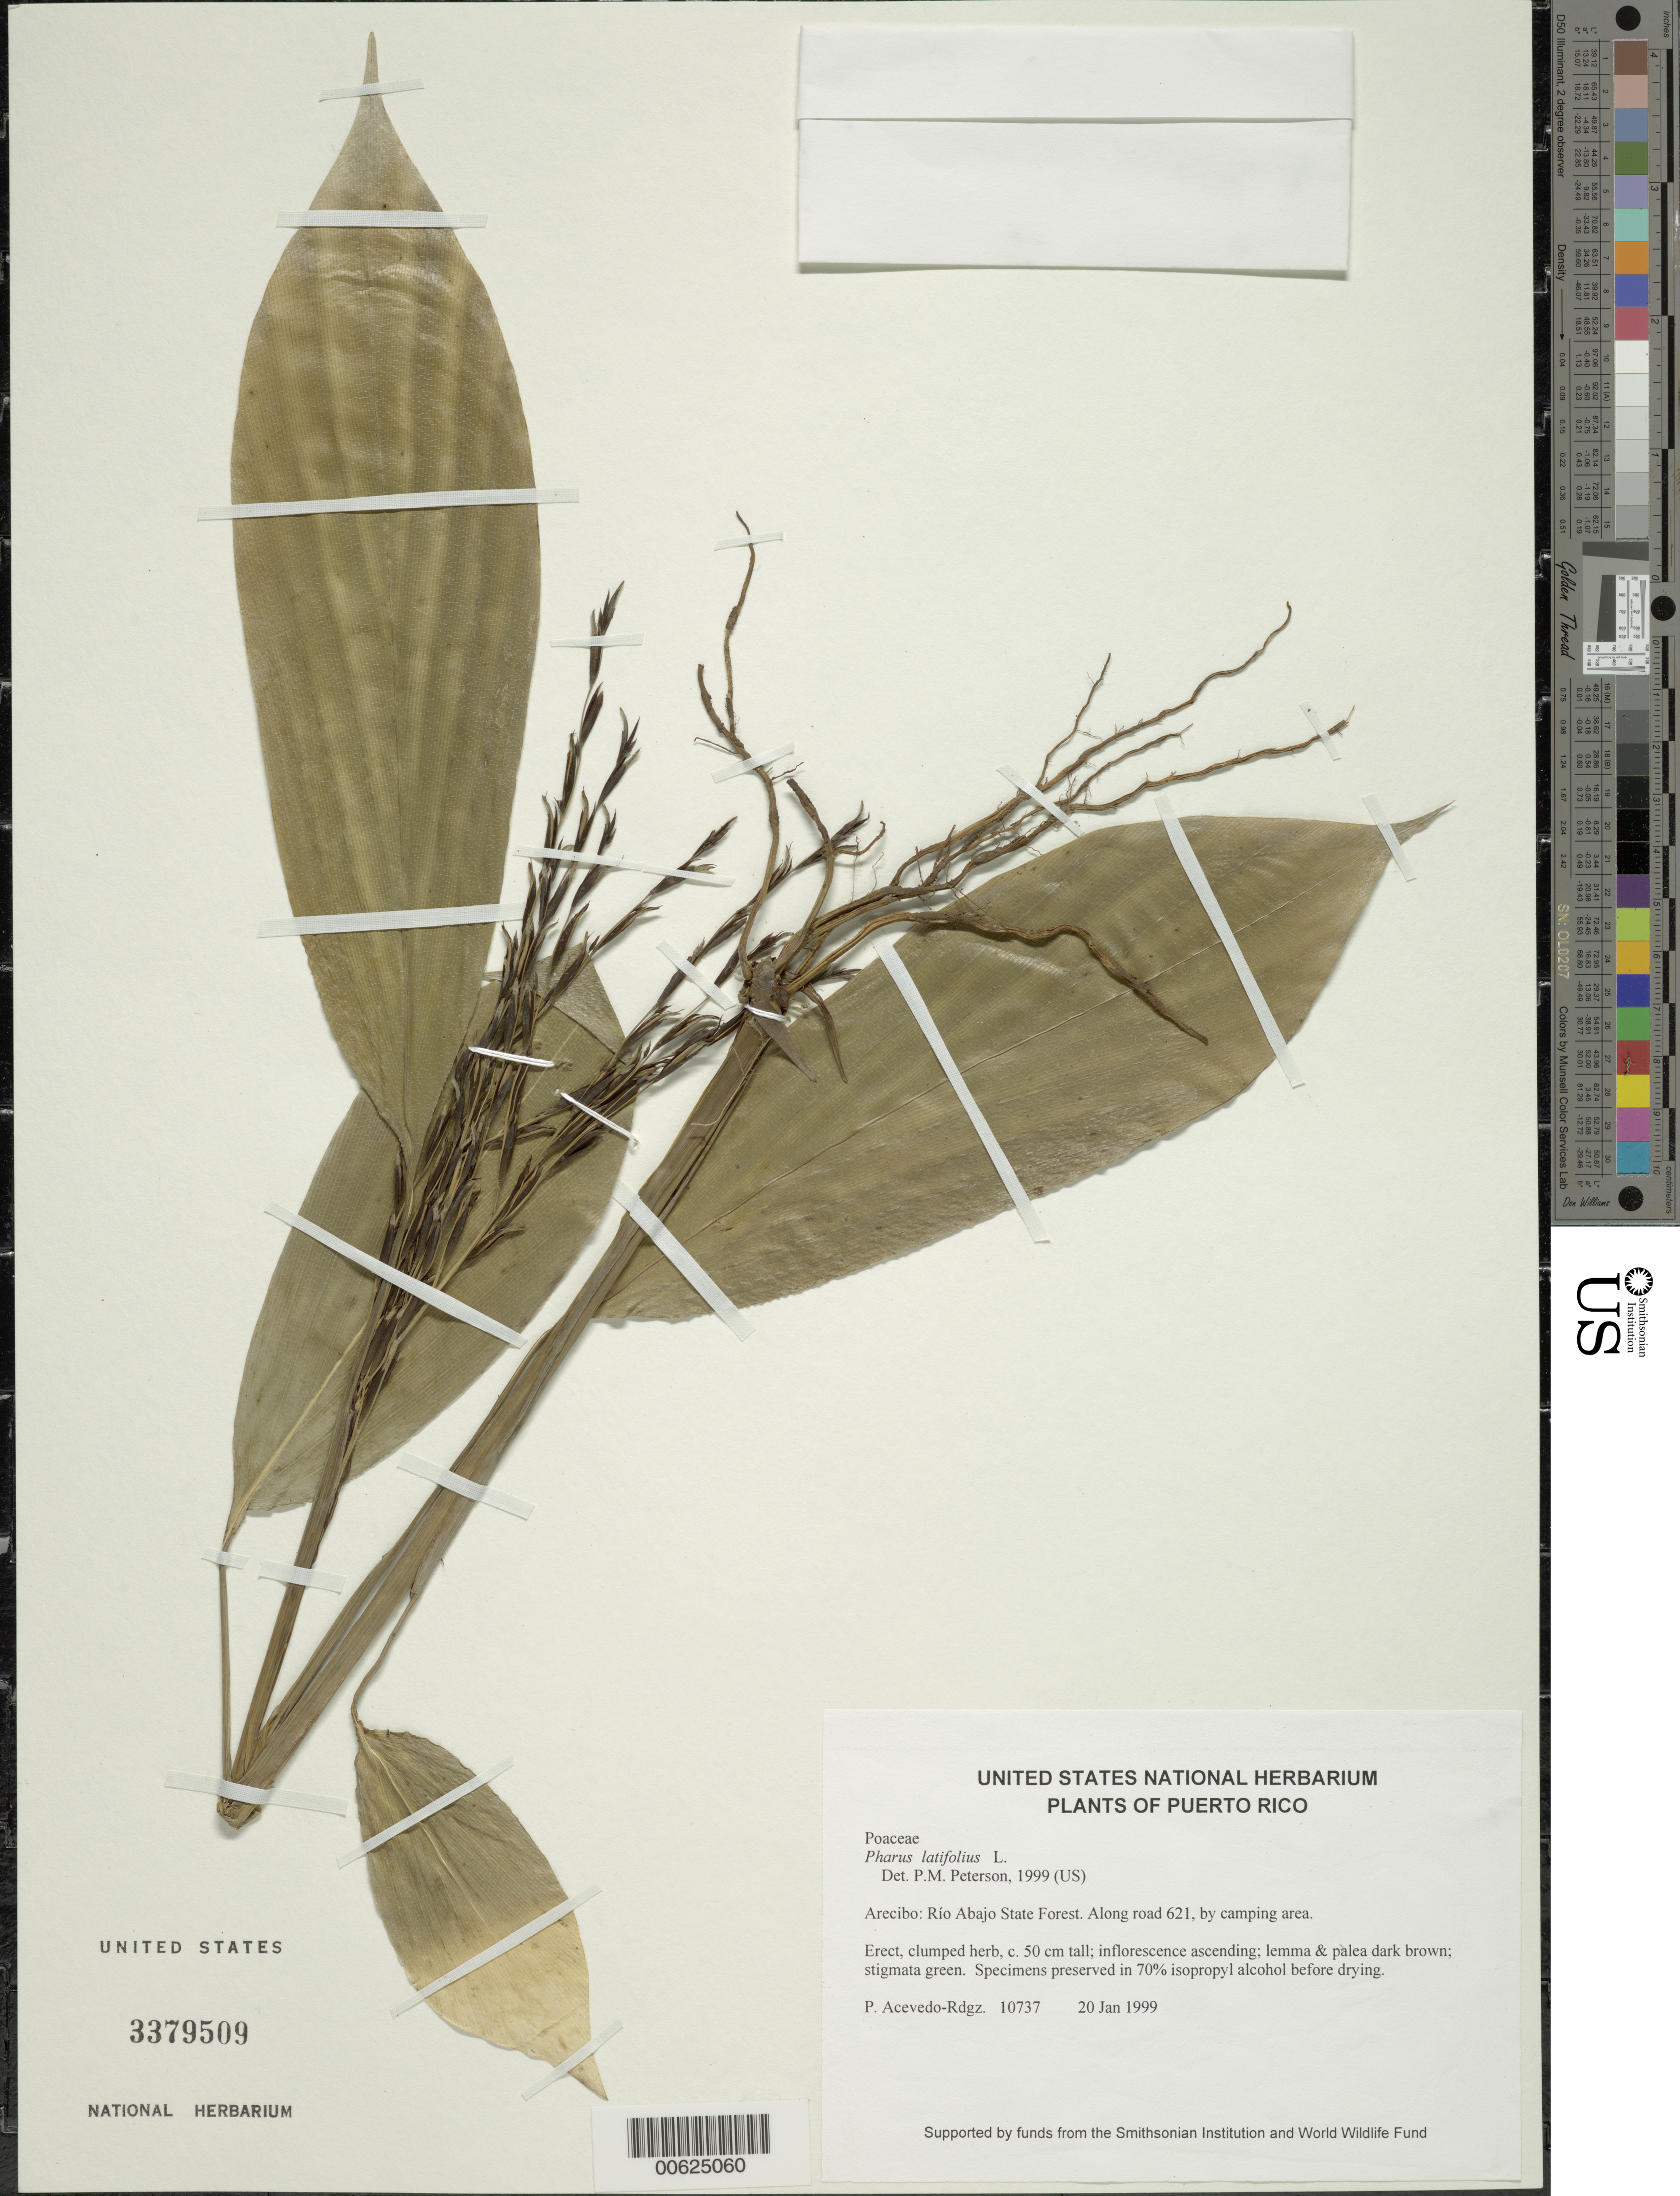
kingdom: Plantae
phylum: Tracheophyta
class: Liliopsida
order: Poales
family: Poaceae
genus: Pharus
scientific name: Pharus latifolius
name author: L.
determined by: Peterson, Paul M., (BOT), Smithsonian Institution - National Museum of Natural History (UNITED STATES)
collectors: P. Acevedo-Rodr.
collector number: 10737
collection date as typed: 20 Jan 1999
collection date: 1999-01-20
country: Puerto Rico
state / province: Arecibo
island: Puerto Rico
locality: Arecibo; Río Abajo State Forest. Along road 621, by camping area.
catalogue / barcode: US 3379509